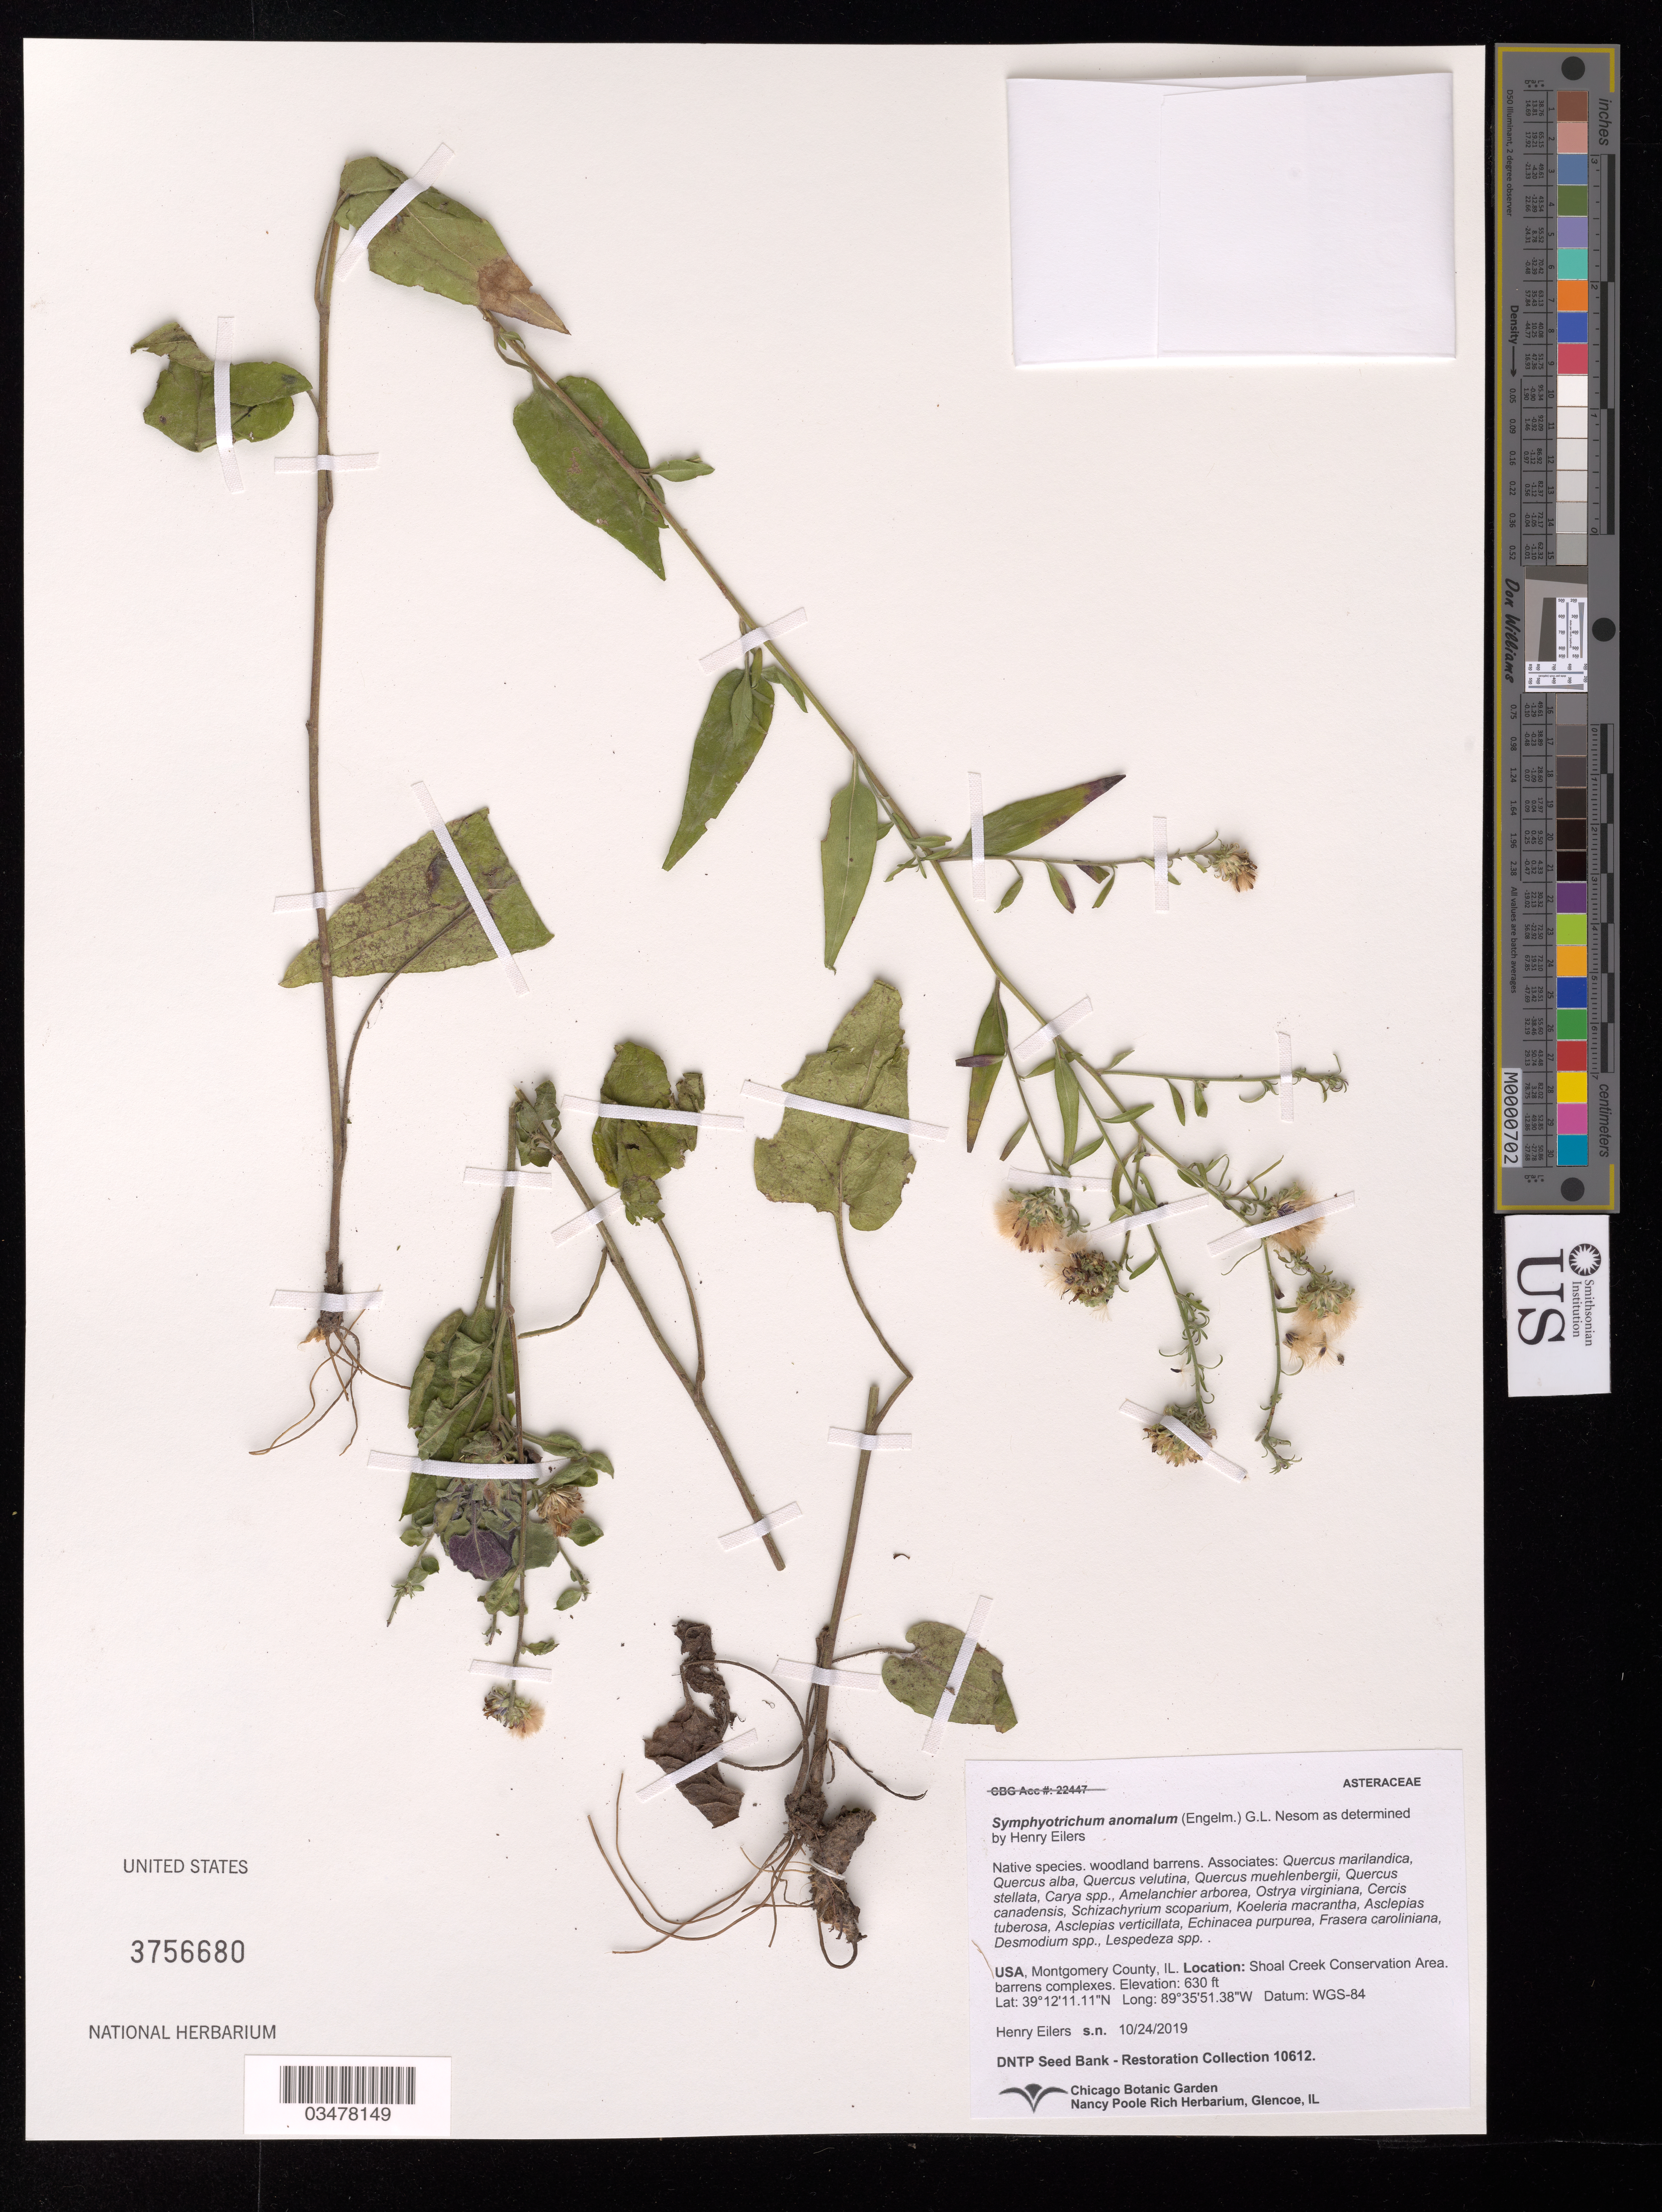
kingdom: Plantae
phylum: Tracheophyta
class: Magnoliopsida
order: Asterales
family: Asteraceae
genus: Symphyotrichum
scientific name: Symphyotrichum anomalum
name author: (Engelm.) G.L. Nesom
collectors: H. Eilers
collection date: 2019-10-24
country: United States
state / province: Illinois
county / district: Montgomery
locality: Shoal Creek Conservation Area, barrens complexes.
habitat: Woodland barrens. With Quercus alba, Carya sp., Cercis canadensis, Asclepias tuberosa, etc.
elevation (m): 192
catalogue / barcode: US 3756680